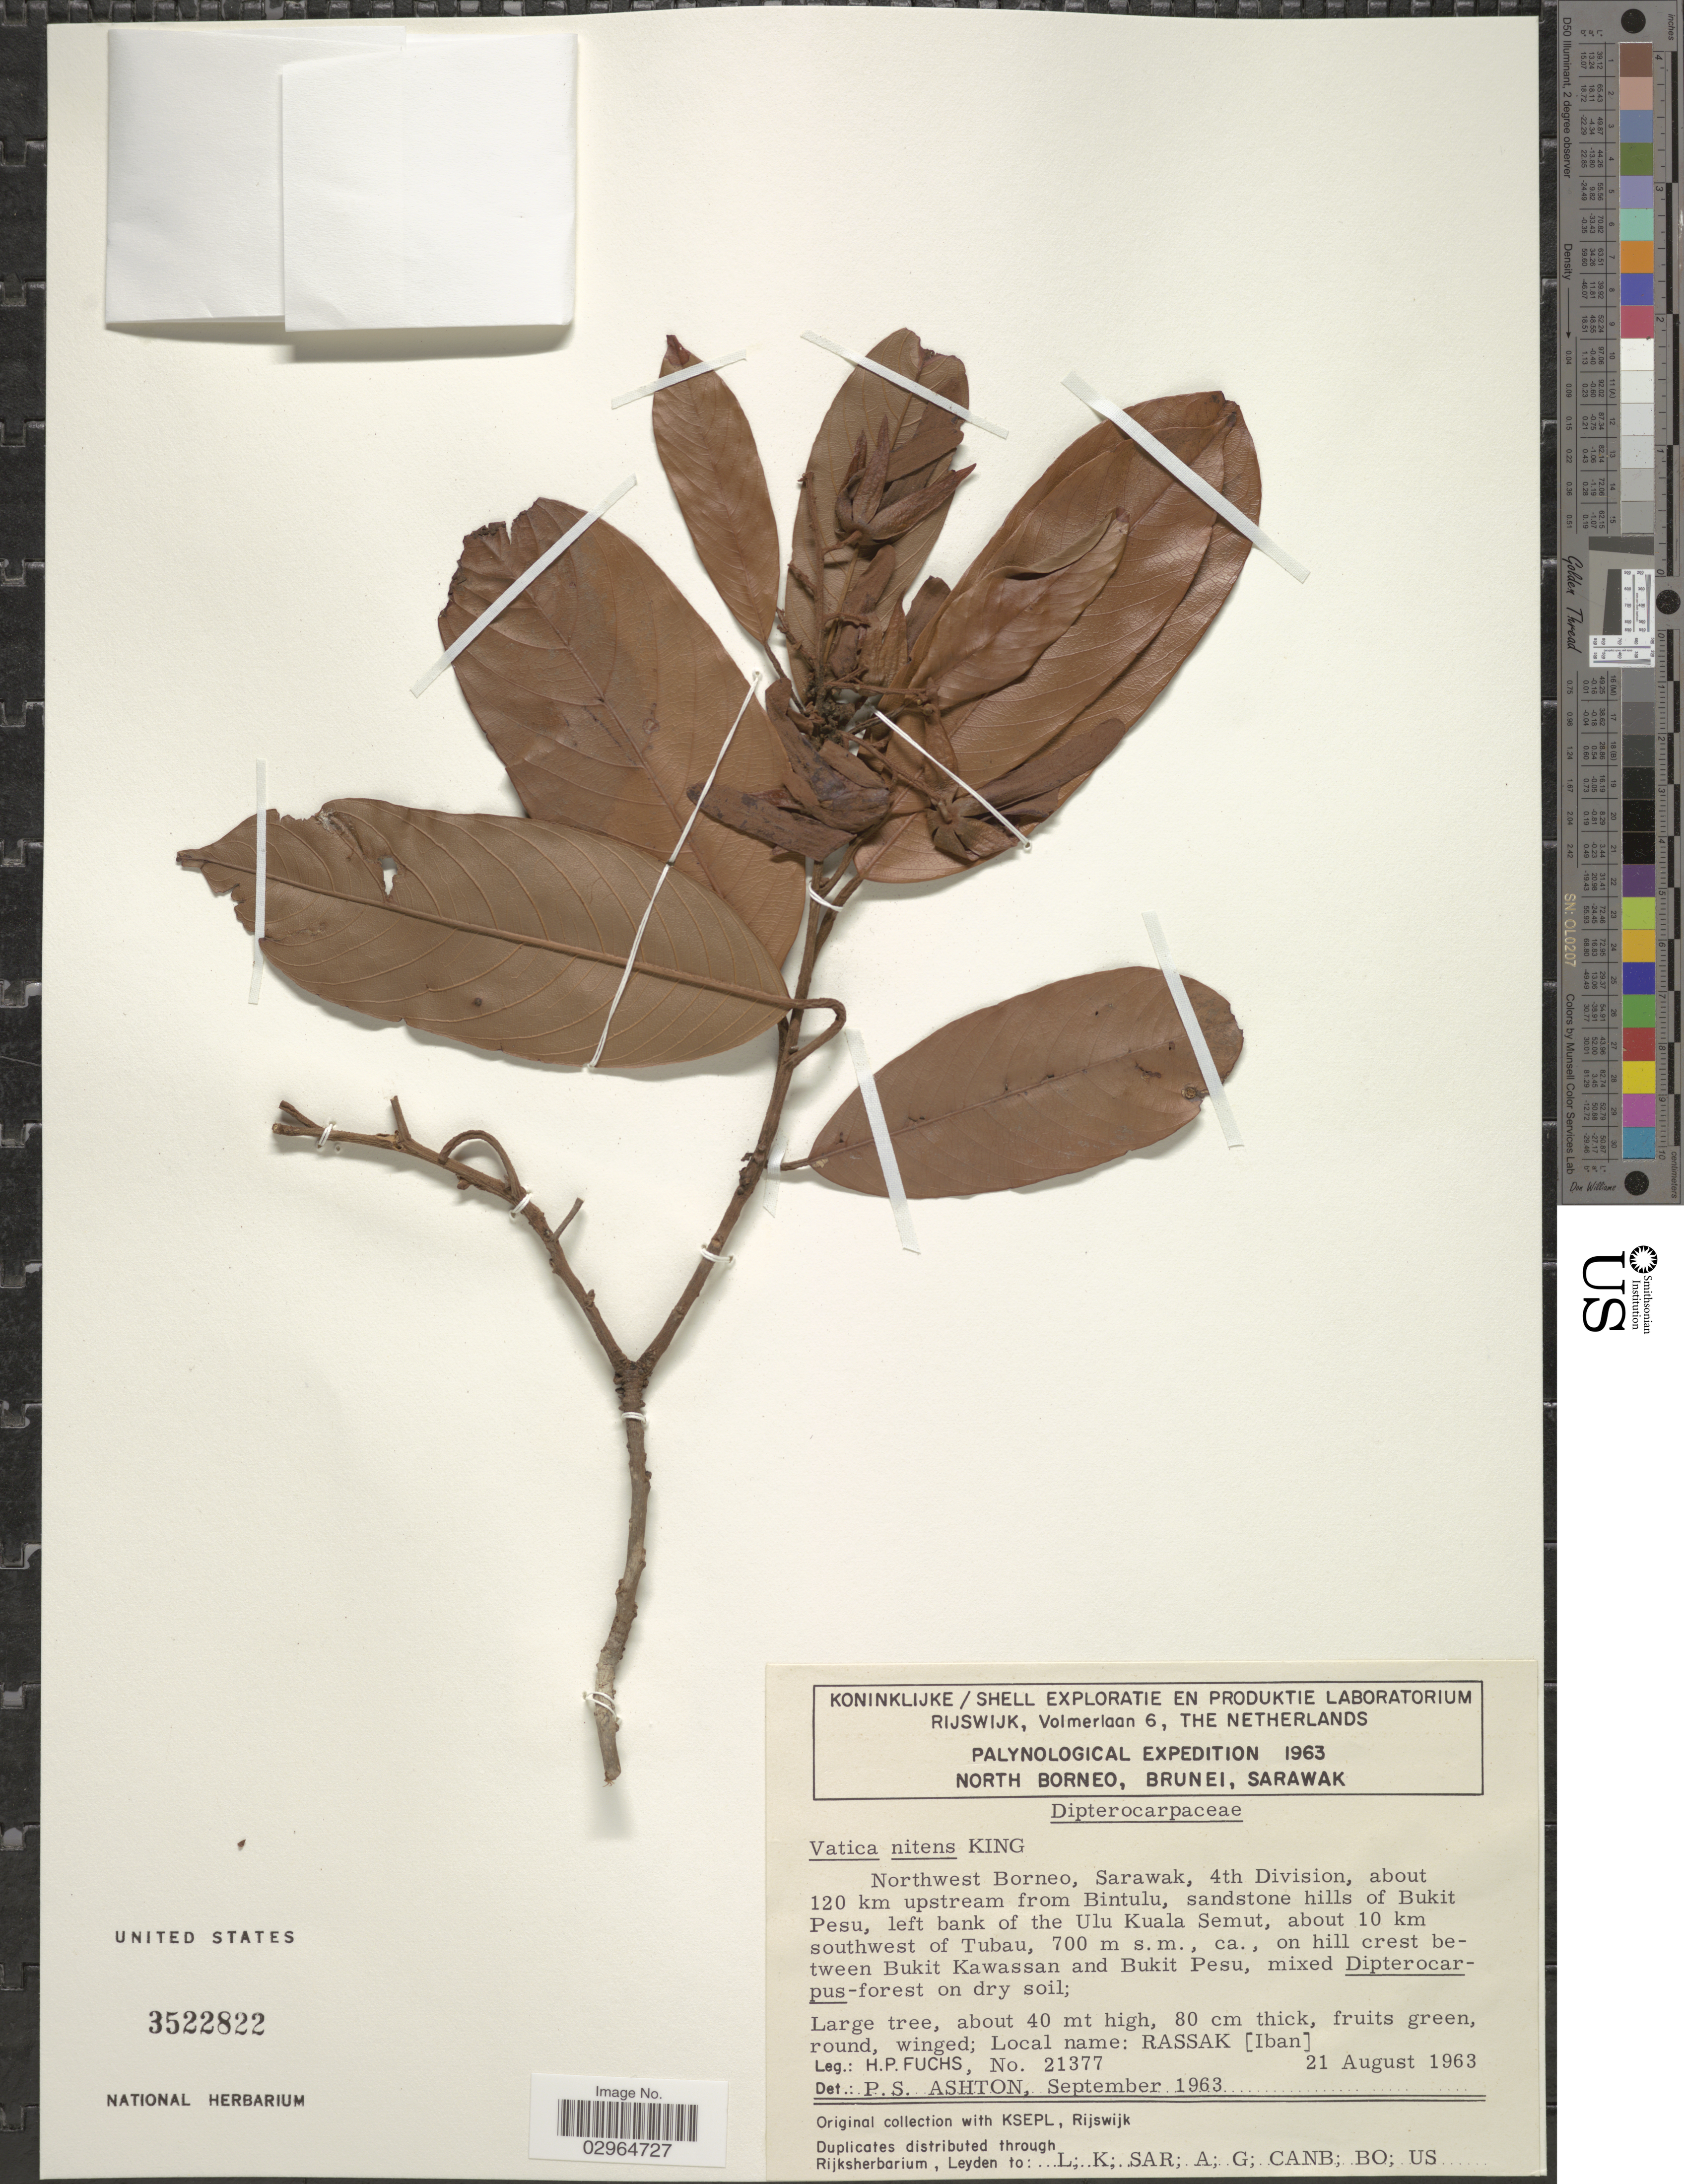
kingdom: Plantae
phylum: Tracheophyta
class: Magnoliopsida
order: Malvales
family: Dipterocarpaceae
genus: Vatica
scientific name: Vatica nitens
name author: King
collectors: H. P. Fuchs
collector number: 21377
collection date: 1963-08-21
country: Malaysia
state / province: Sarawak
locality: Northwest Borneo, Sarawak, 4th Division, about 120 km upstream from Bintulu, sandstone hills of Bukit Pesu, left bank of the Ulu Kuala Semut, about 10 km southwest of Tubau, on hill crest between Bukit Kawassan and Bukit Pesu.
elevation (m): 700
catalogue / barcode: US 3522822